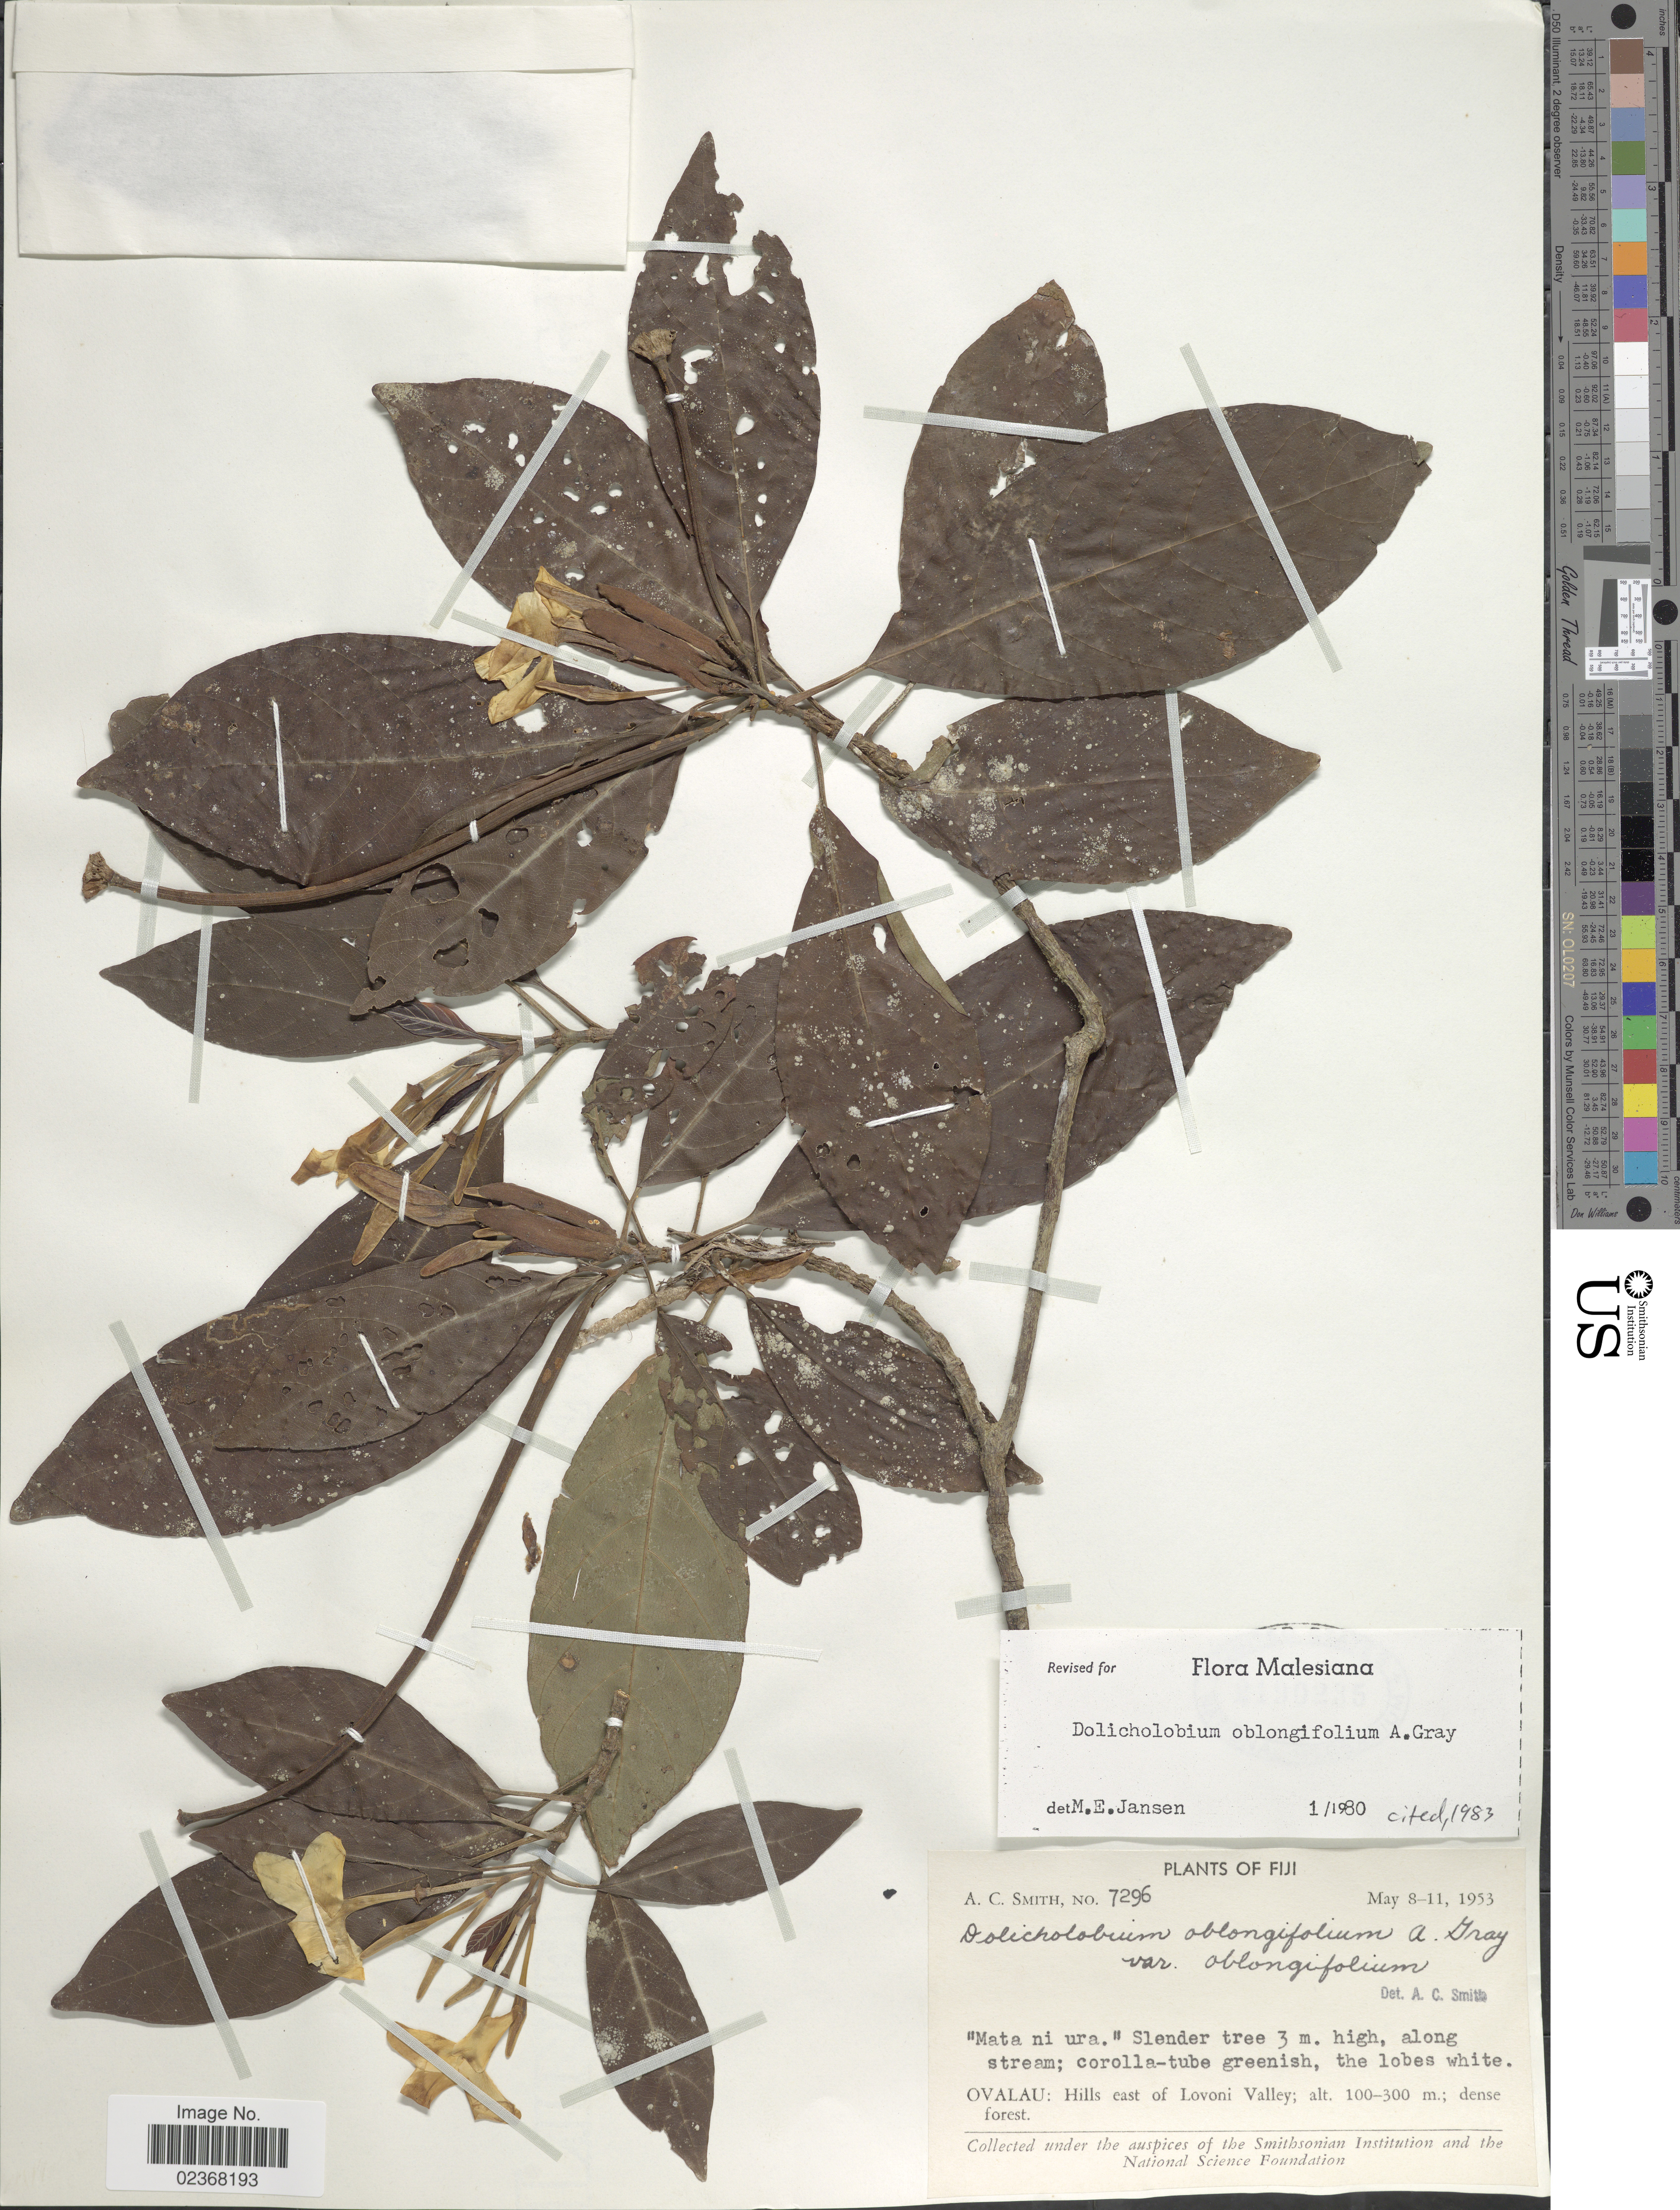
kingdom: Plantae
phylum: Tracheophyta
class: Magnoliopsida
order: Gentianales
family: Rubiaceae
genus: Dolicholobium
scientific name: Dolicholobium oblongifolium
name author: A. Gray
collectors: A. C. Smith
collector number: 7296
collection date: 1953-05-08/1953-05-11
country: Fiji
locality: Ovalau: Hills east of Lovoni Valley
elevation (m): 100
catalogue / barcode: US 2190235